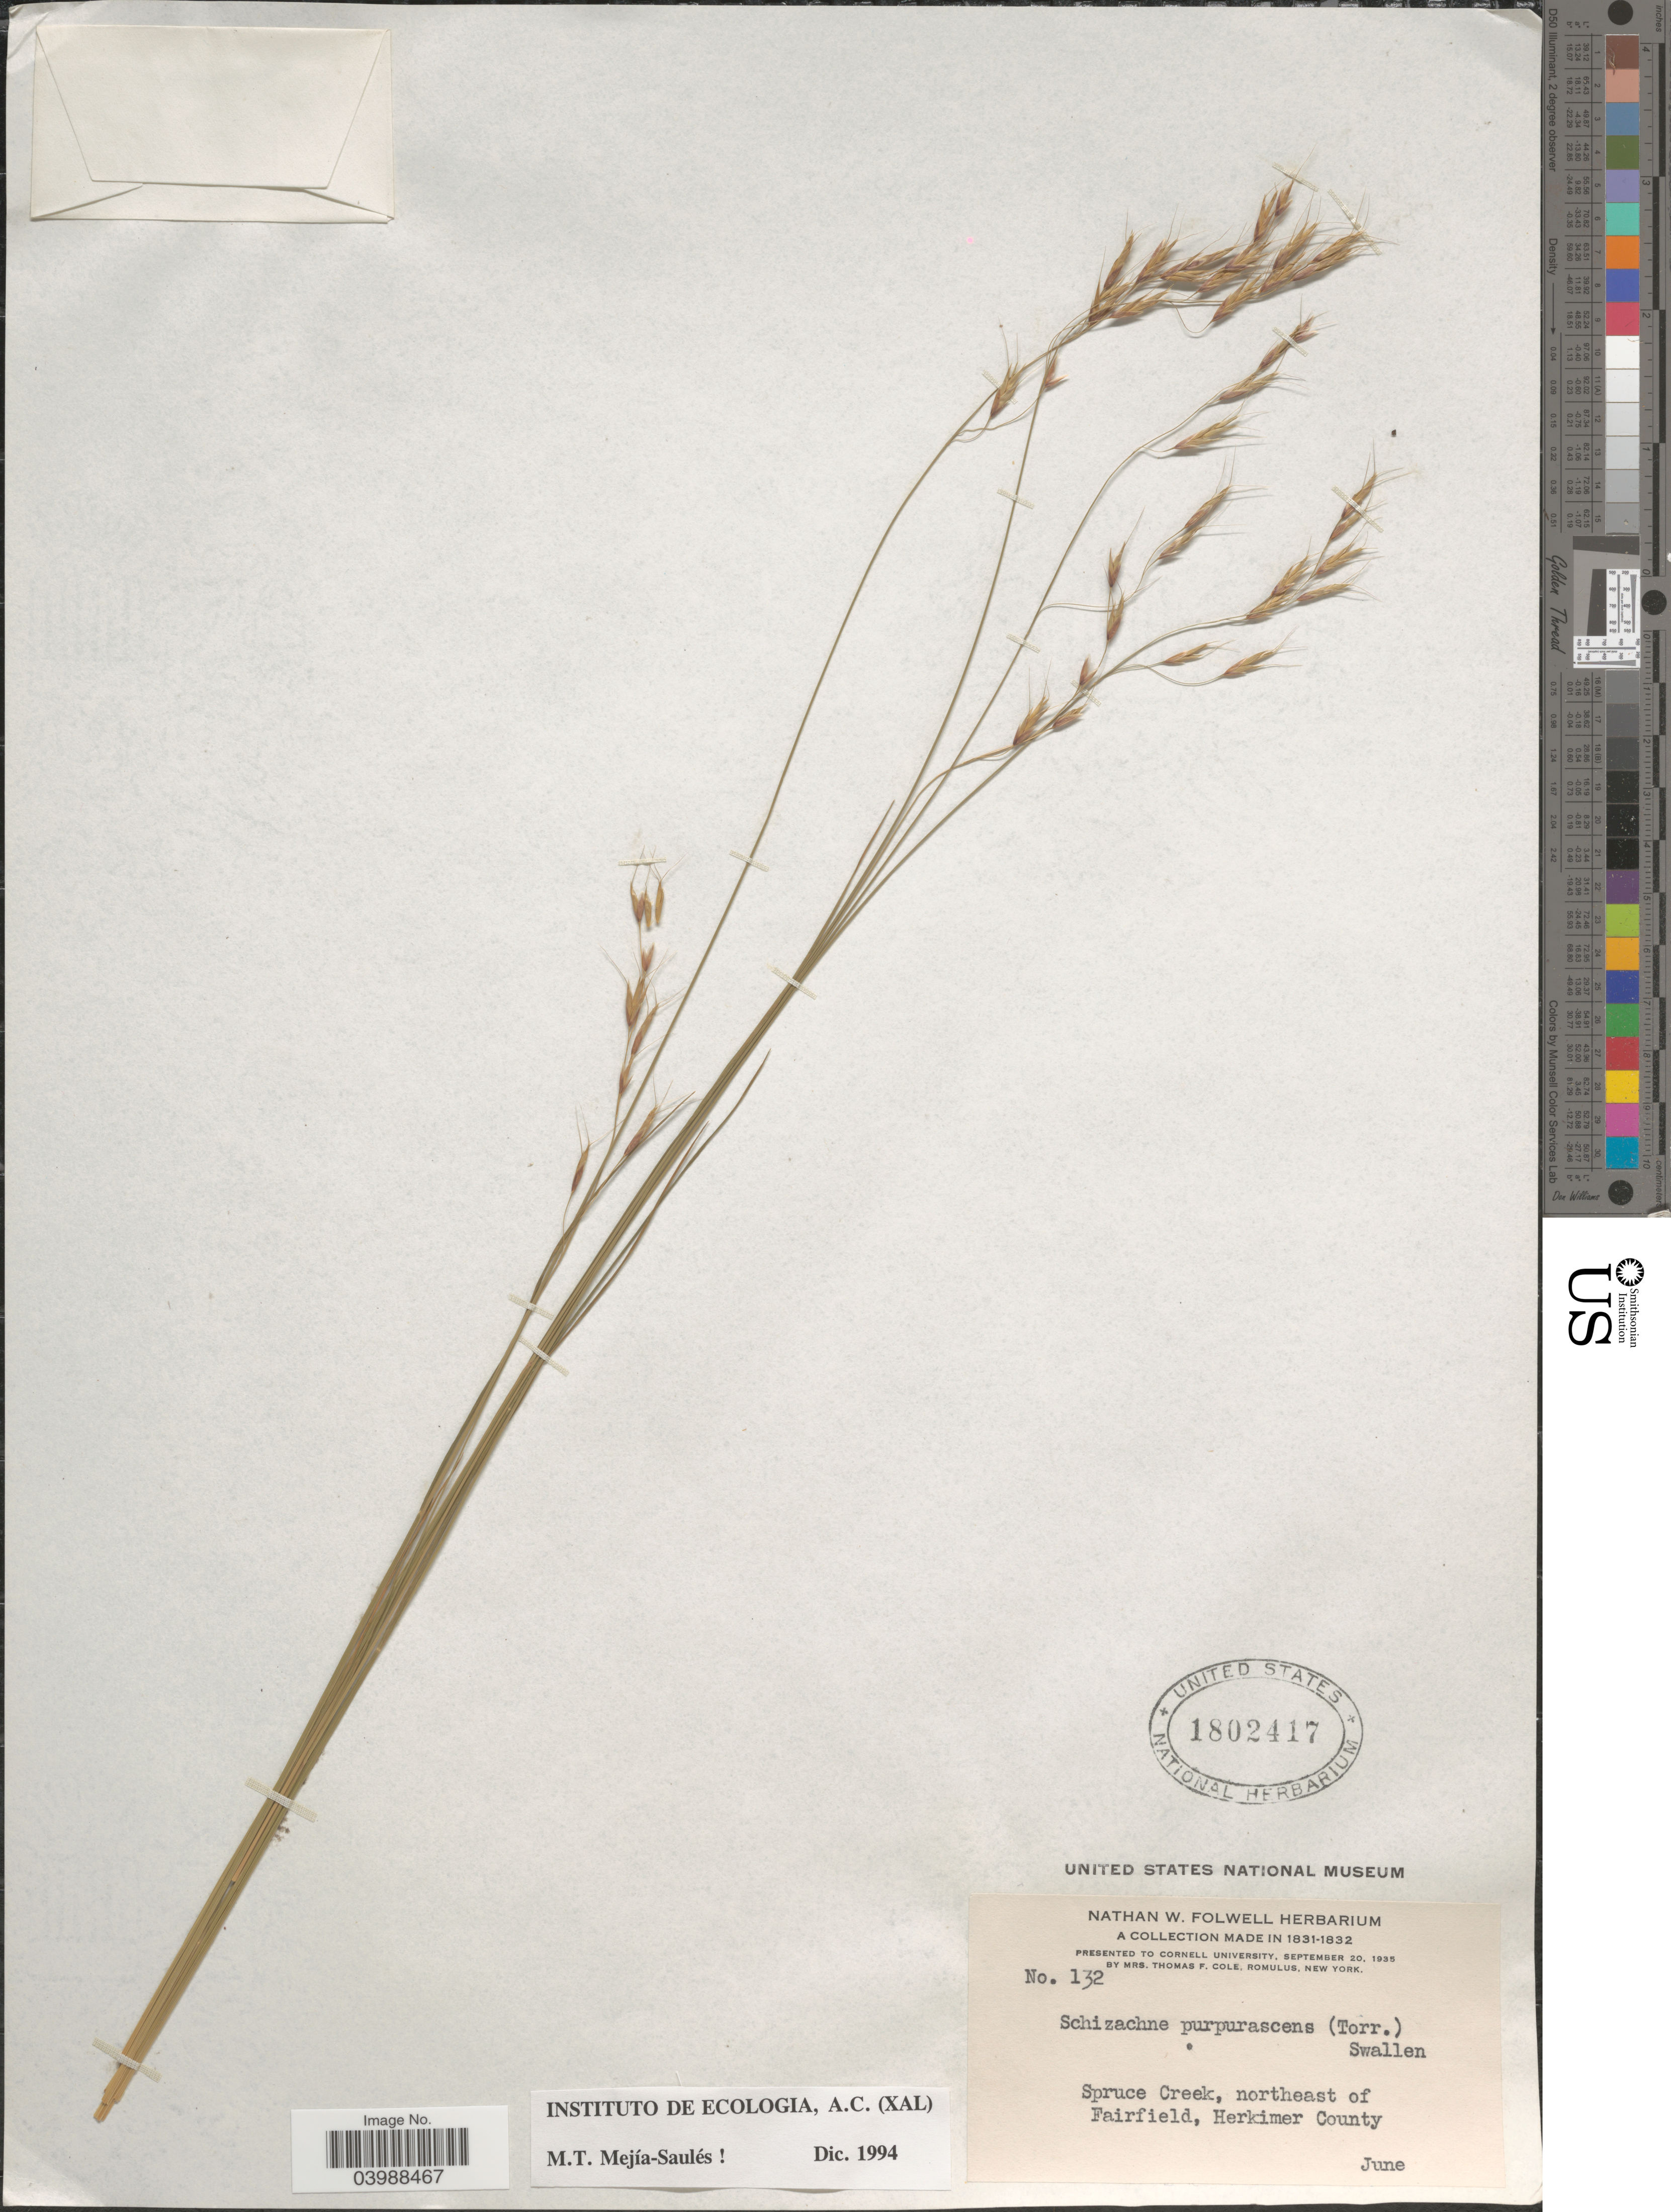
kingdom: Plantae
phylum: Tracheophyta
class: Liliopsida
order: Poales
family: Poaceae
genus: Schizachne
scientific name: Schizachne purpurascens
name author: (Torr.) Swallen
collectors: T. Cole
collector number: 132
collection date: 1831-06/1832-06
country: United States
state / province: New York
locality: Spruce Creek, northeast of Fairfield, Herkimer County.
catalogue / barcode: US 1802417